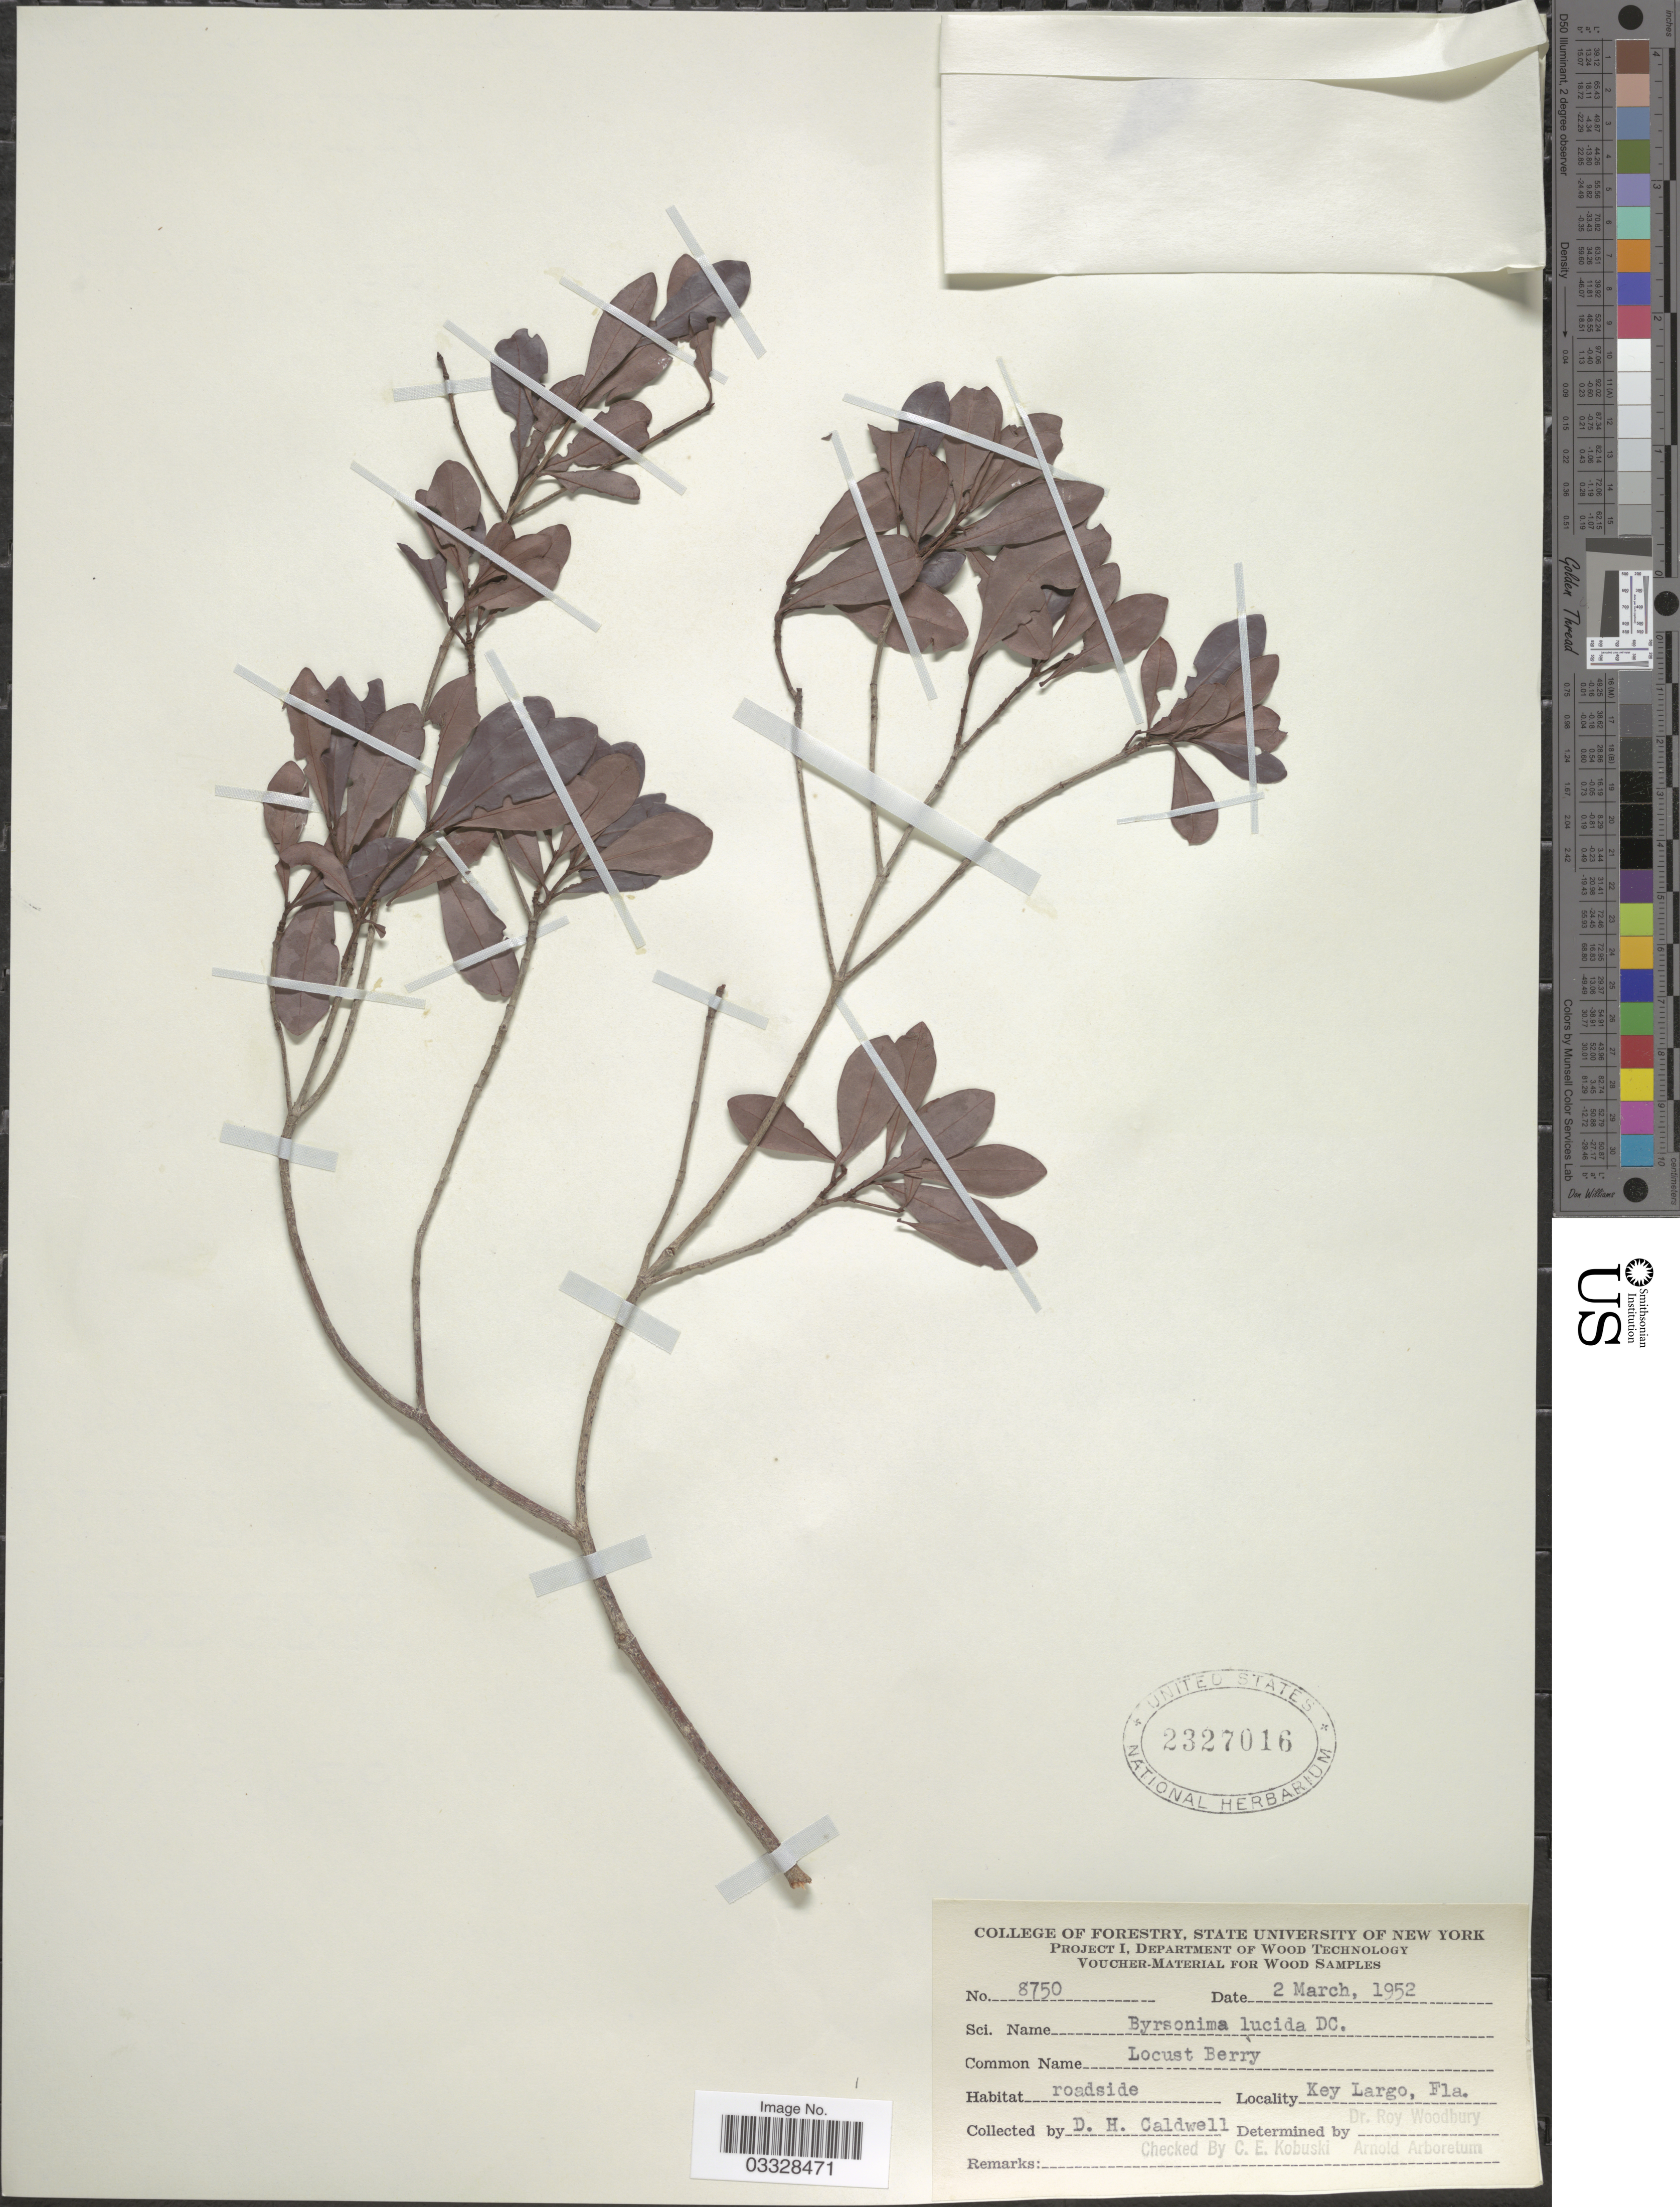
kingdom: Plantae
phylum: Tracheophyta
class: Magnoliopsida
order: Malpighiales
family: Malpighiaceae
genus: Byrsonima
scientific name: Byrsonima lucida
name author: (Mill.) DC.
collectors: D. H. Caldwell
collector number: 8750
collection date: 1952-03-02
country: United States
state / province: Florida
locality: Roadside. Key Largo.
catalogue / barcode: US 2327016